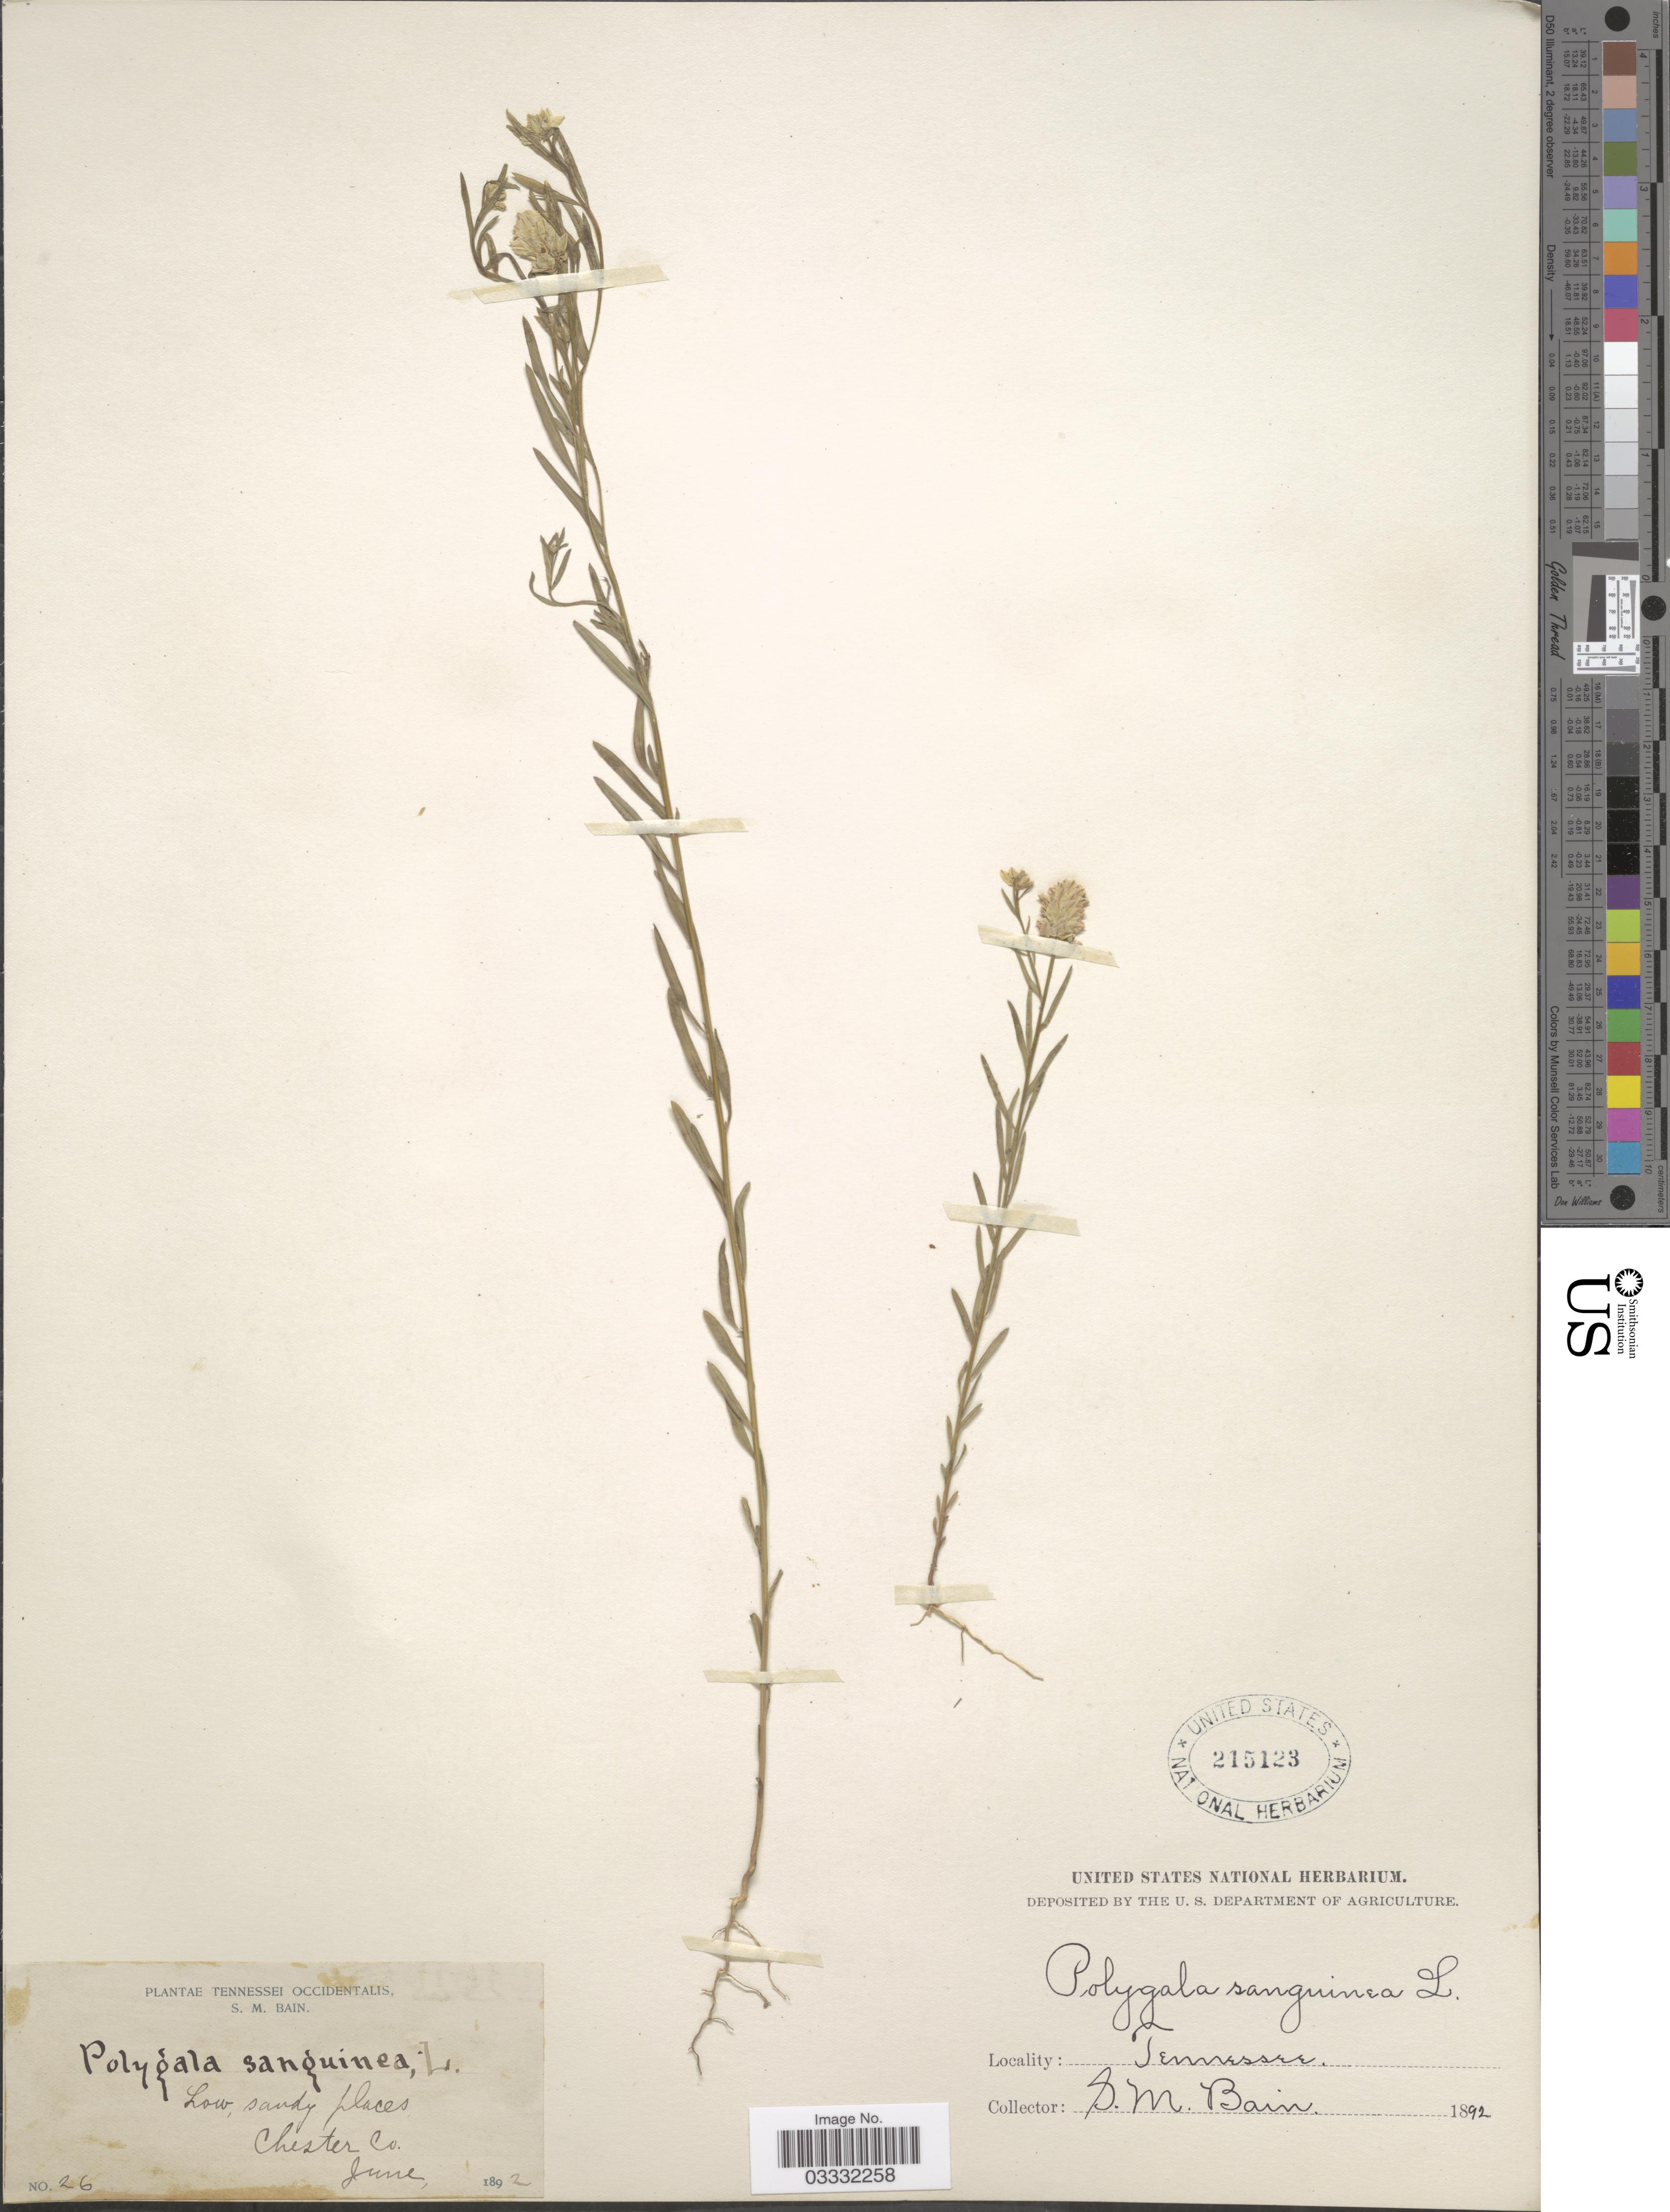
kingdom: Plantae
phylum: Tracheophyta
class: Magnoliopsida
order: Fabales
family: Polygalaceae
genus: Polygala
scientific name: Polygala sanguinea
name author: L.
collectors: S. M. Bain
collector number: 26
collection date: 1892-06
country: United States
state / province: Tennessee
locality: Tennessei Occidentalis. Chester Co.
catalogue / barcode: US 215123